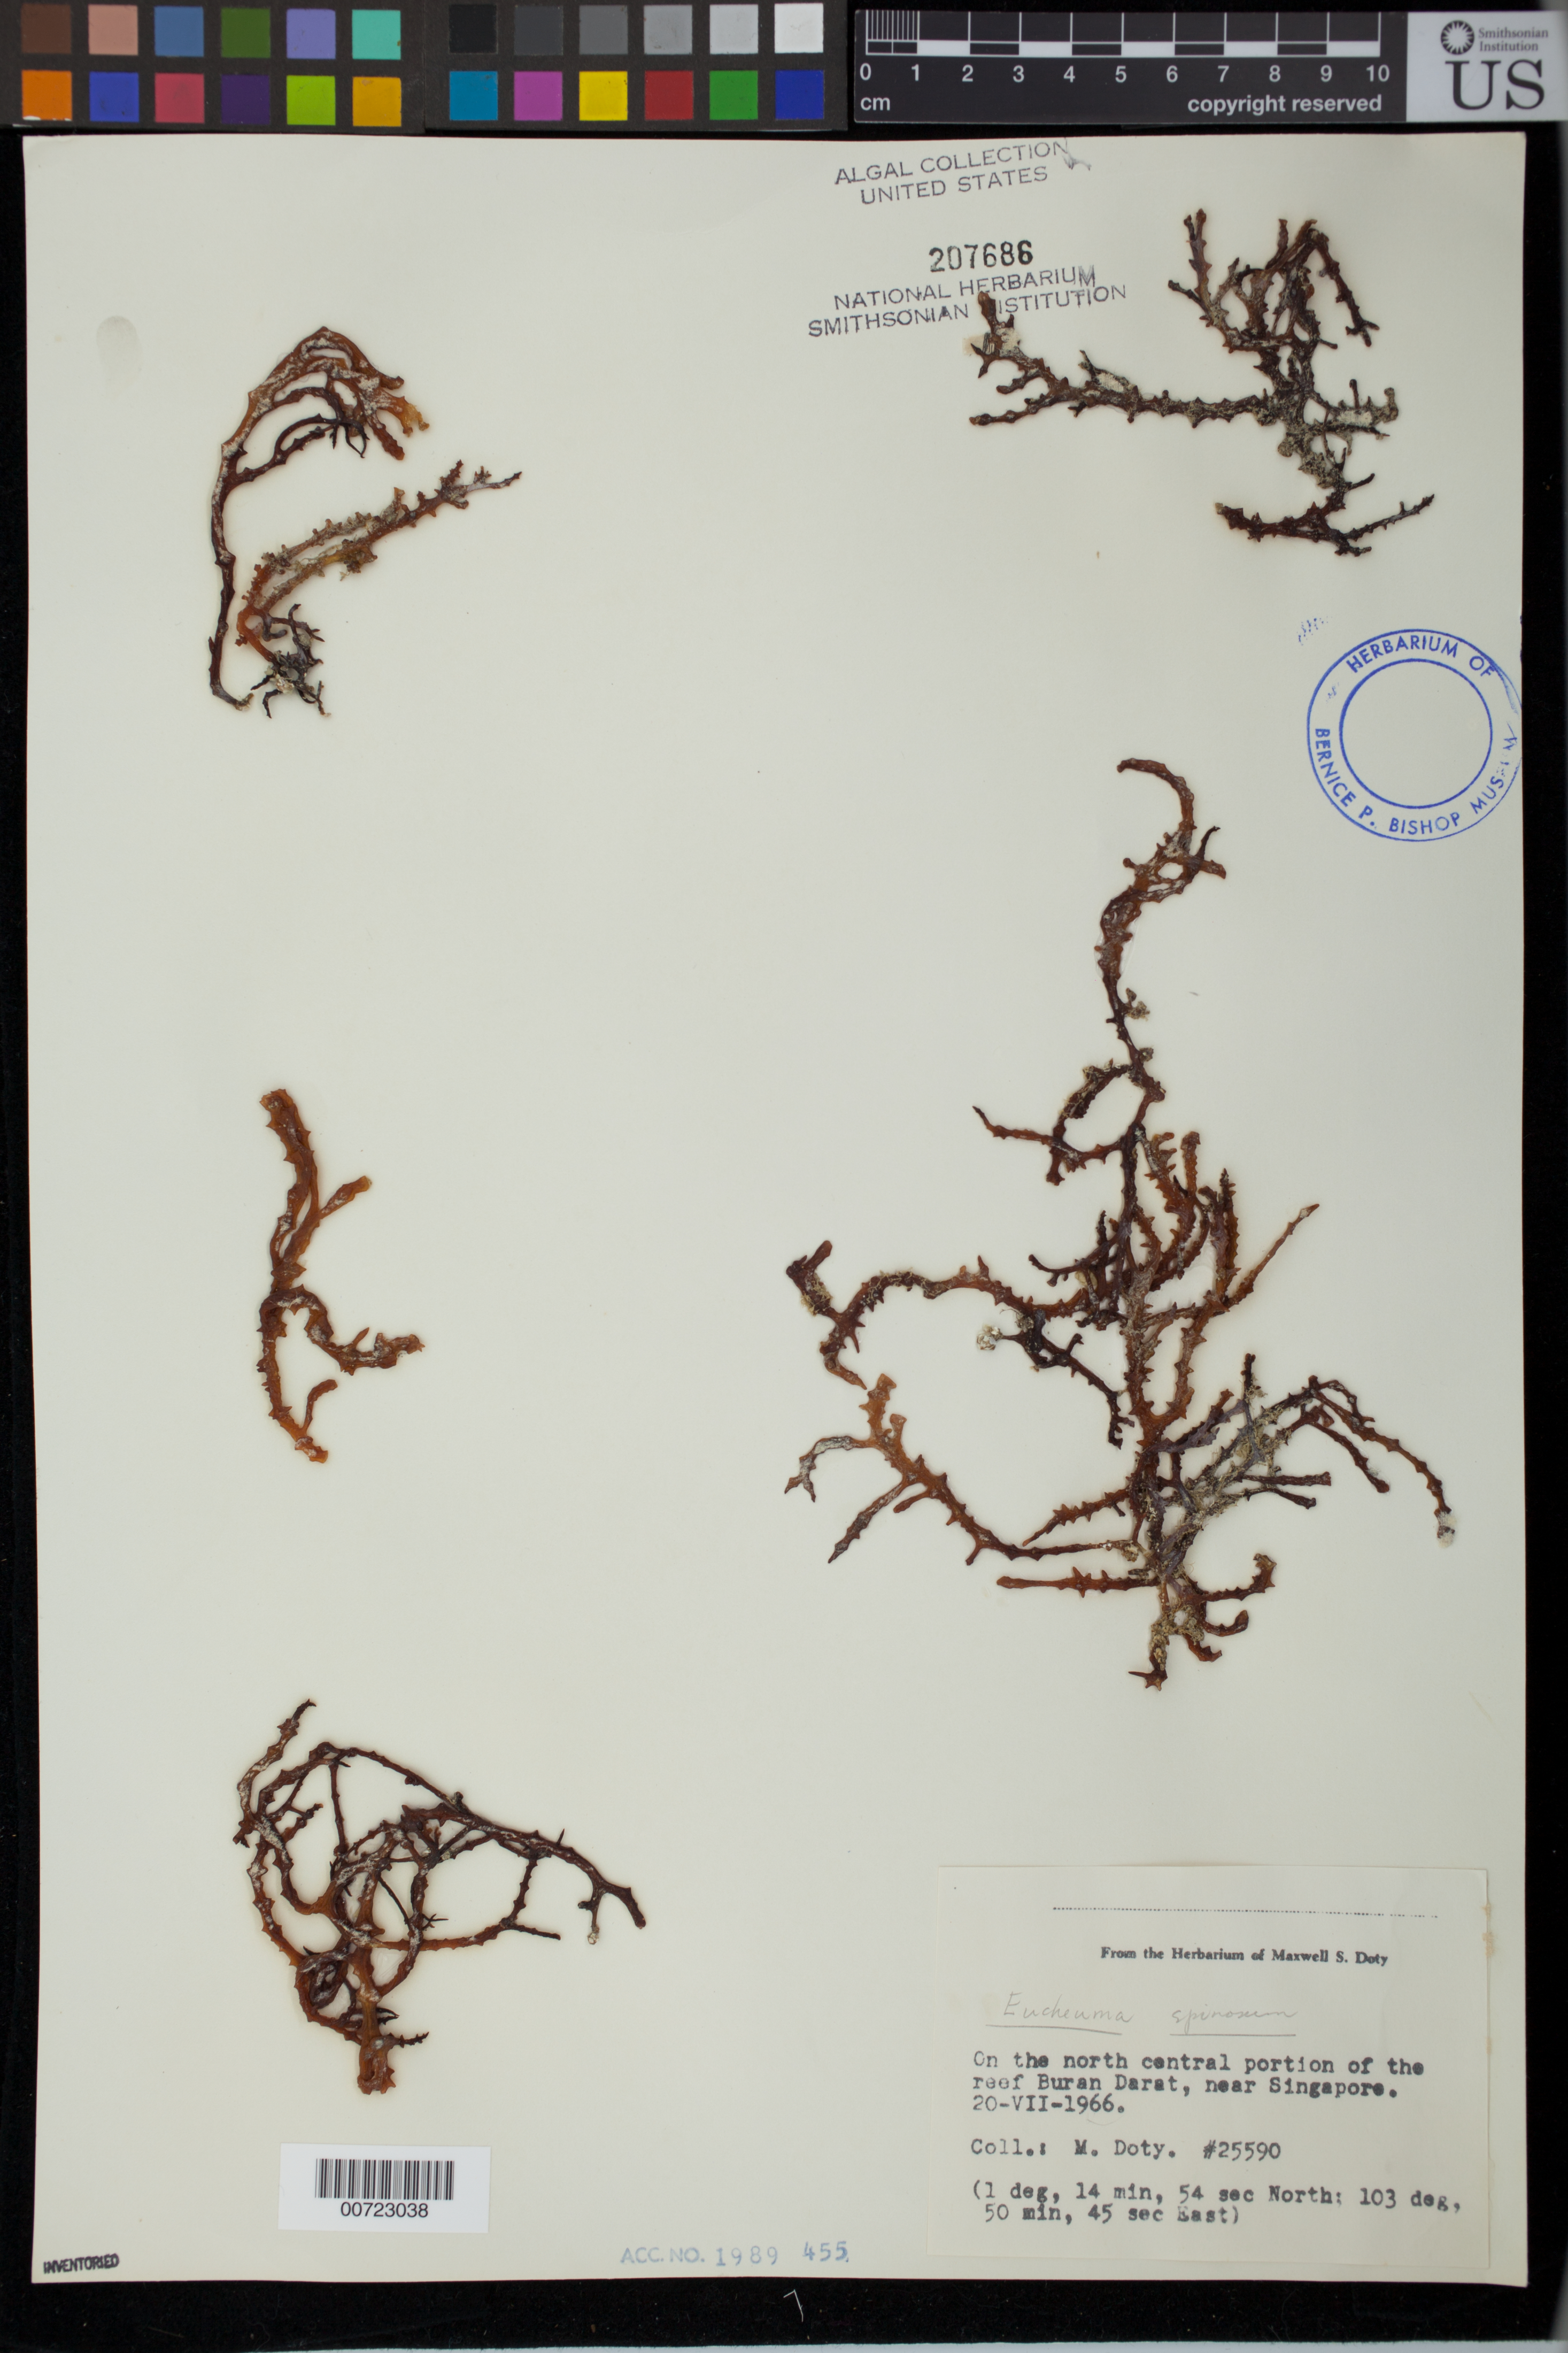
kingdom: Plantae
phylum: Rhodophyta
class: Florideophyceae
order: Gigartinales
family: Solieriaceae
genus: Eucheuma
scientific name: Eucheuma denticulatum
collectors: M. S. Doty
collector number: MSD 25590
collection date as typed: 20 Jul 1966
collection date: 1966-07-20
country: Singapore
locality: Buran Darat, near Singapore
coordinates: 1 deg, 14 min, 54 sec North, 103 deg, 50 min, 45 sec East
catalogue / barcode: US 207686